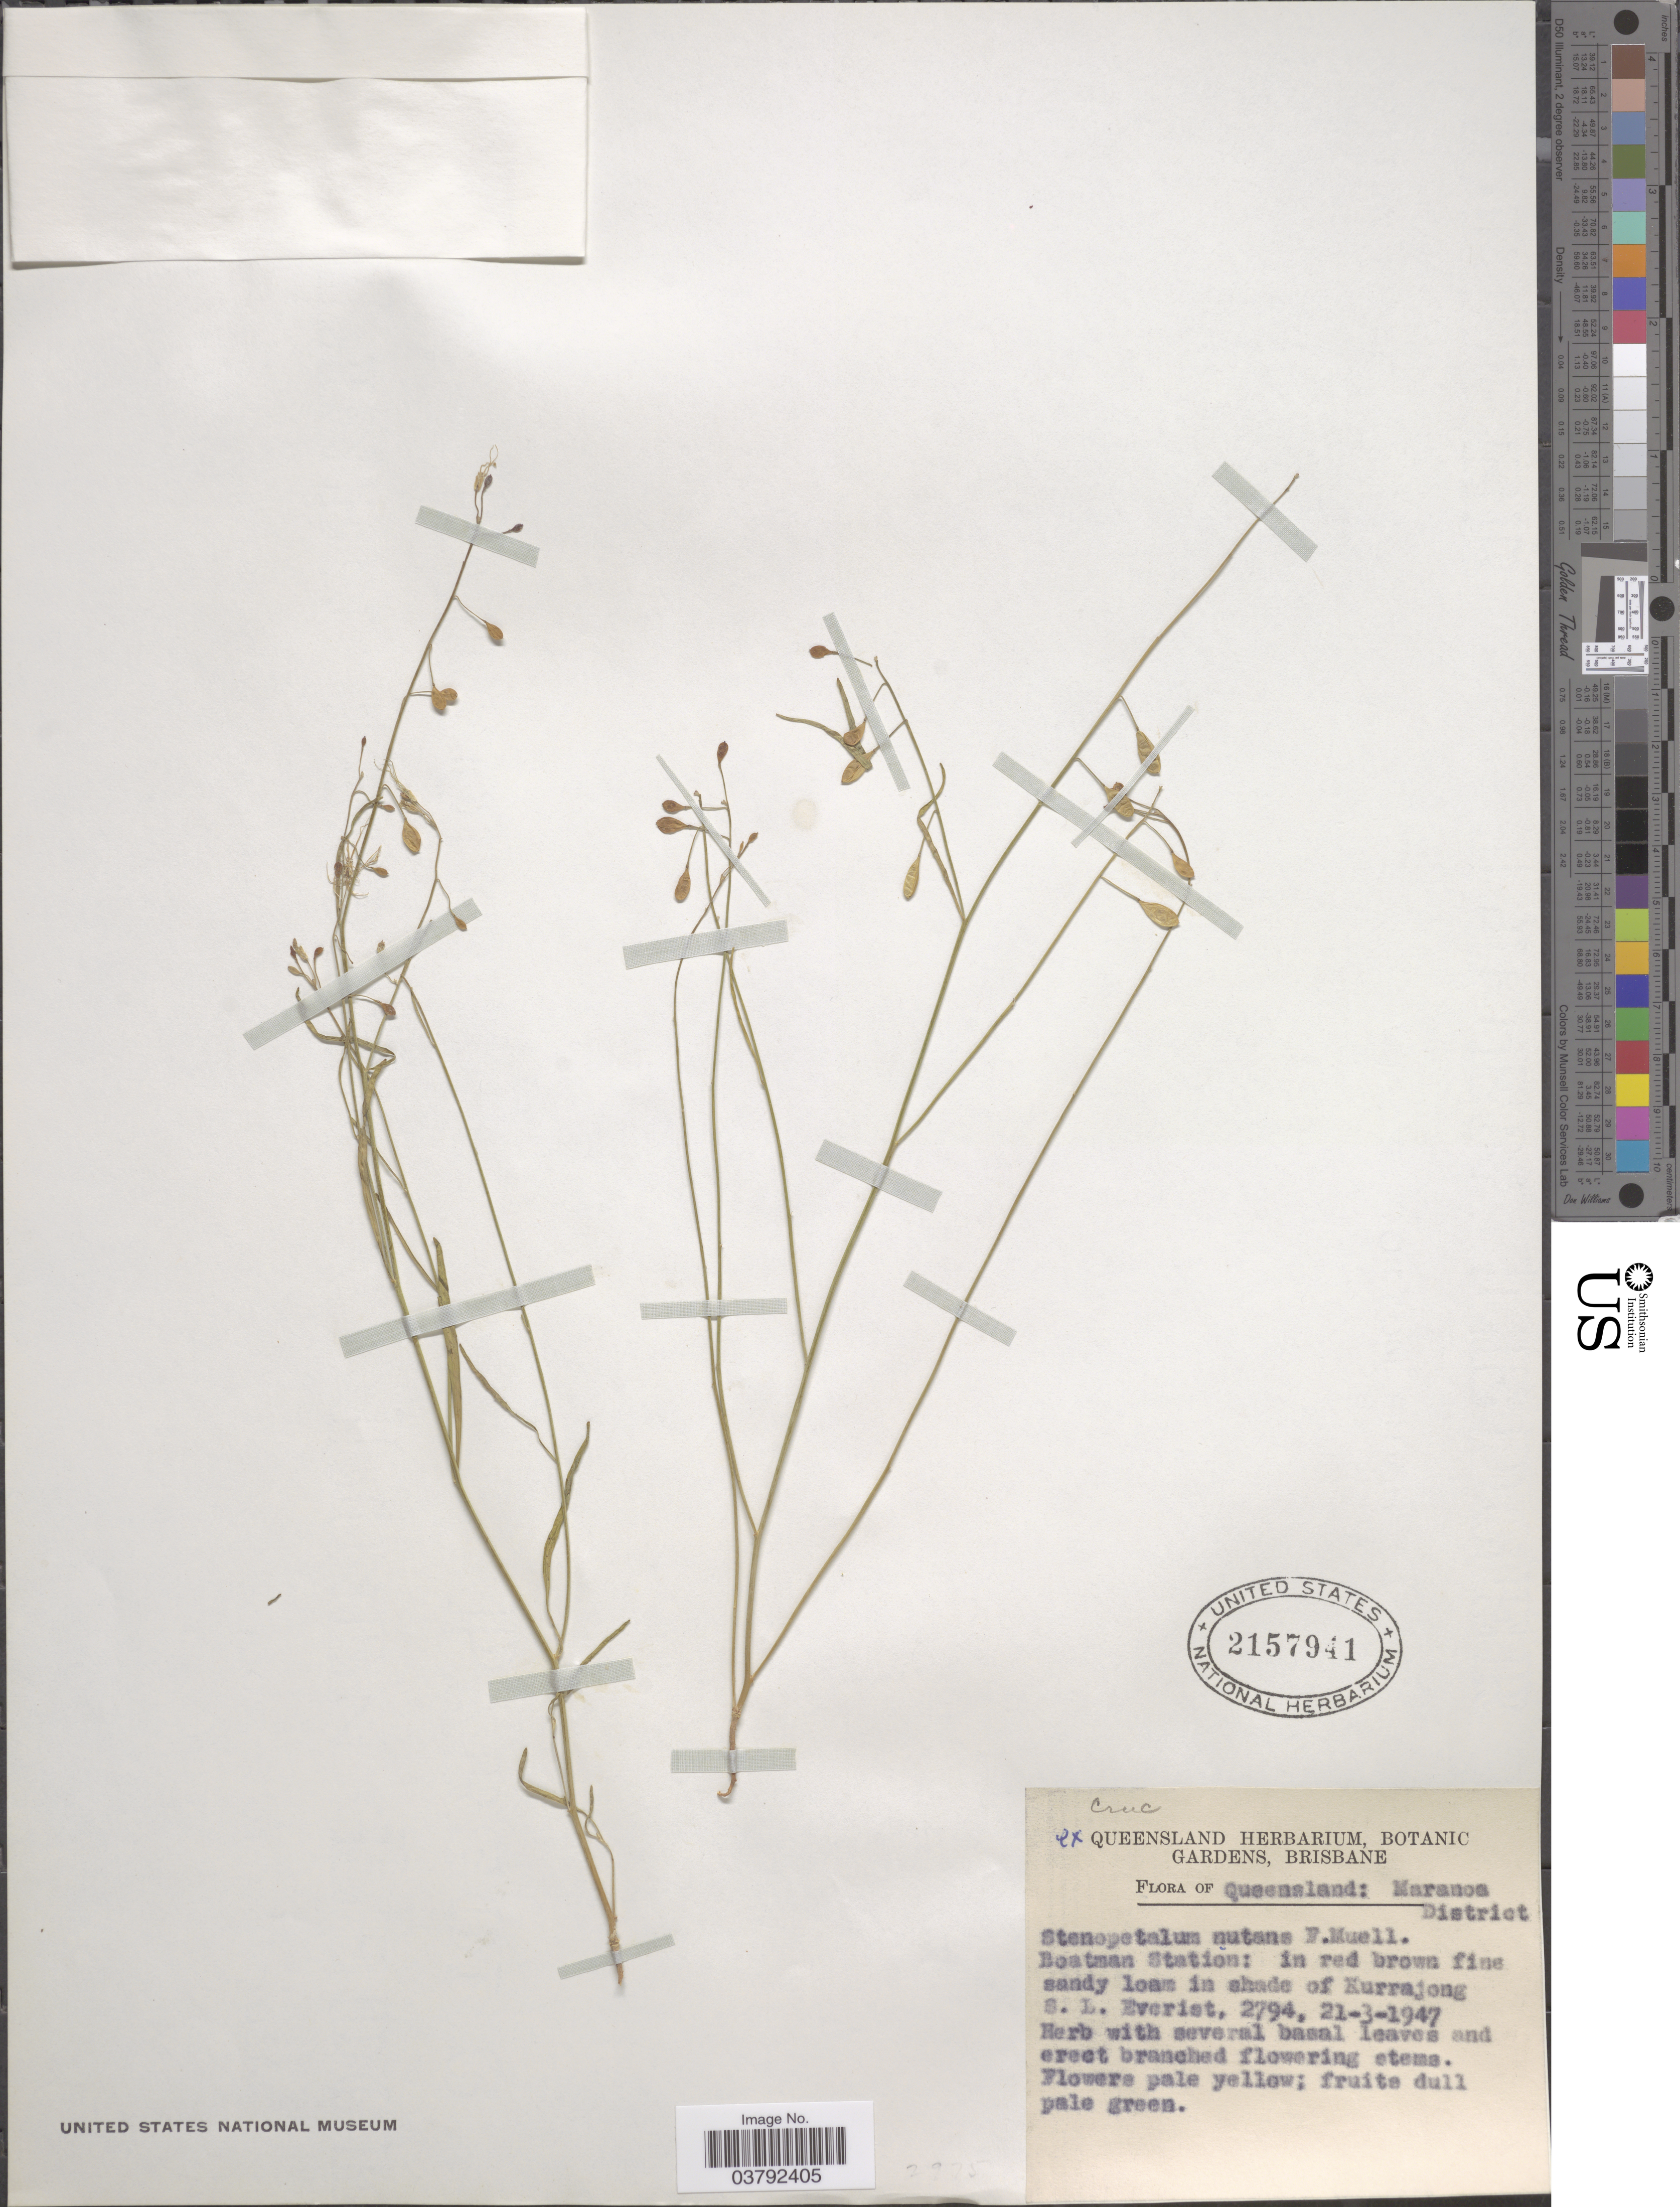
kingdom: Plantae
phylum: Tracheophyta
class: Magnoliopsida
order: Brassicales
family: Brassicaceae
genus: Stenopetalum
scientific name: Stenopetalum nutans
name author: F. Muell.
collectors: S. Everist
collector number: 2794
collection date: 1947-03-21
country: Australia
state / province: Queensland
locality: Maranoa District. Boatsman Station: In shade of Kurrajong.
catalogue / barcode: US 2157941